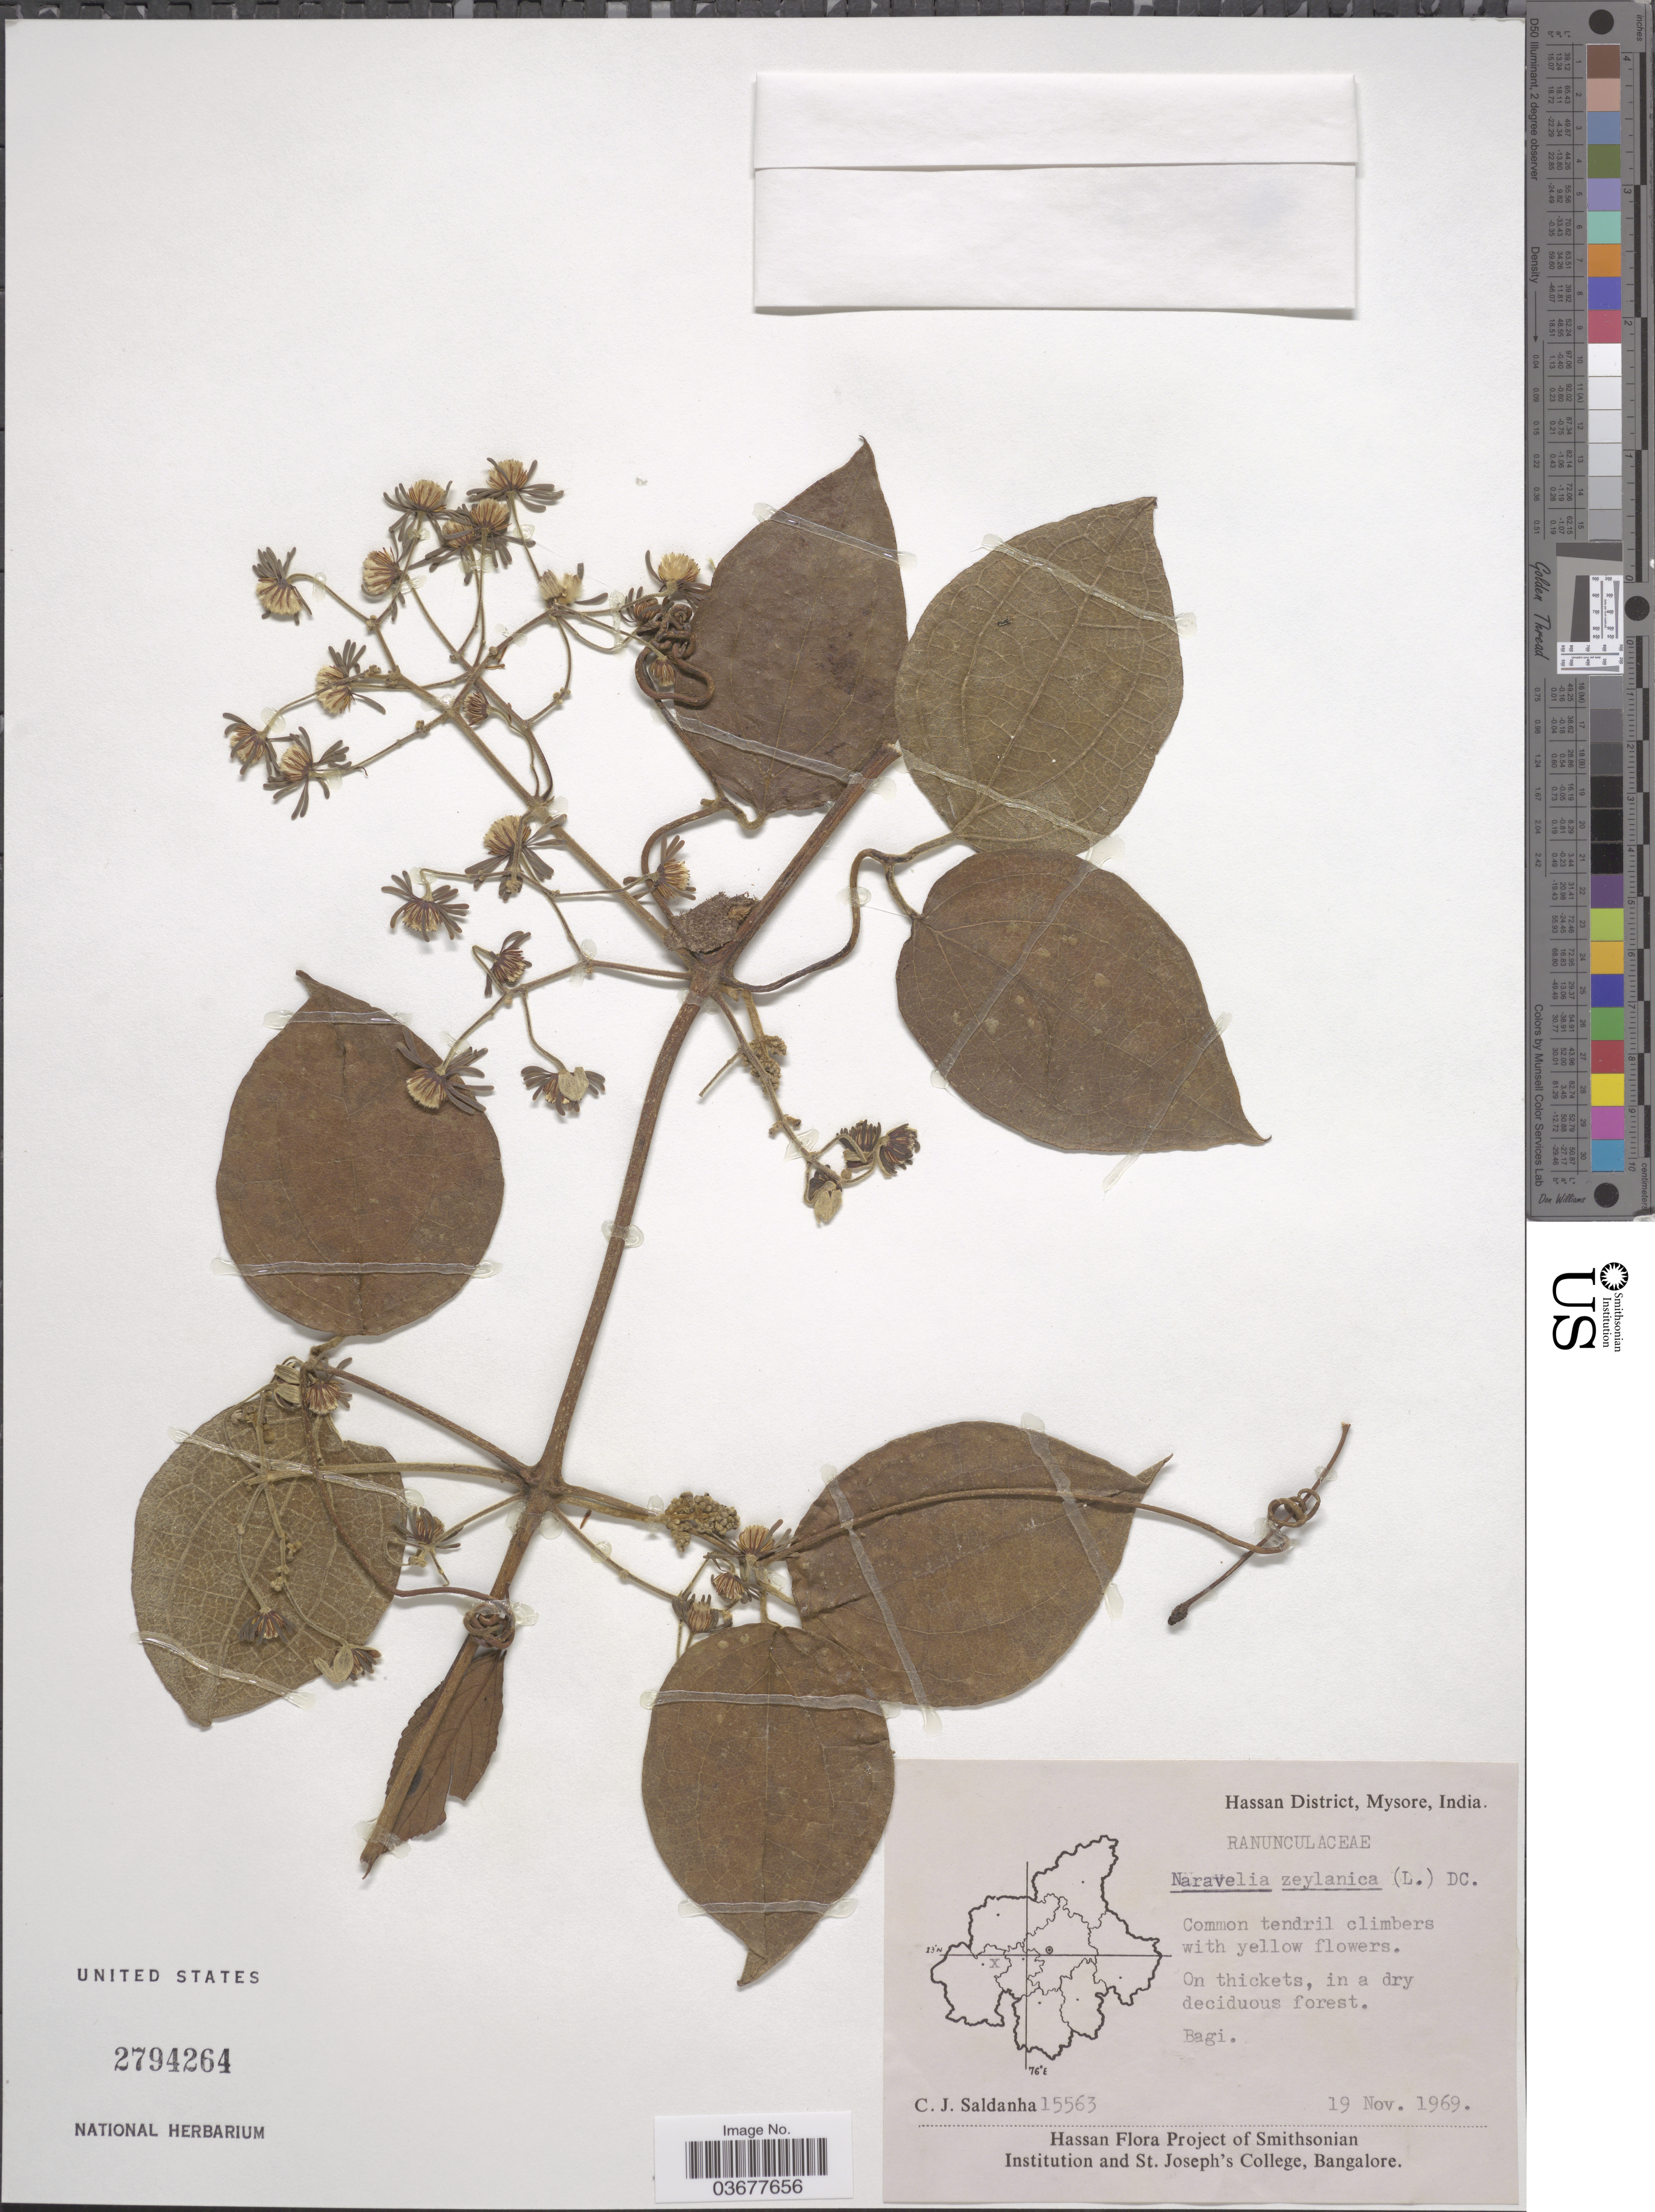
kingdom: Plantae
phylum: Tracheophyta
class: Magnoliopsida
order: Ranunculales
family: Ranunculaceae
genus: Clematis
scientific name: Clematis zeylanica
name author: (L.) Poir.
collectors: C. J. Saldanha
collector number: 15563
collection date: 1969-11-19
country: India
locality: Hassan District, Mysore. Bagi.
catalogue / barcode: US 2794264